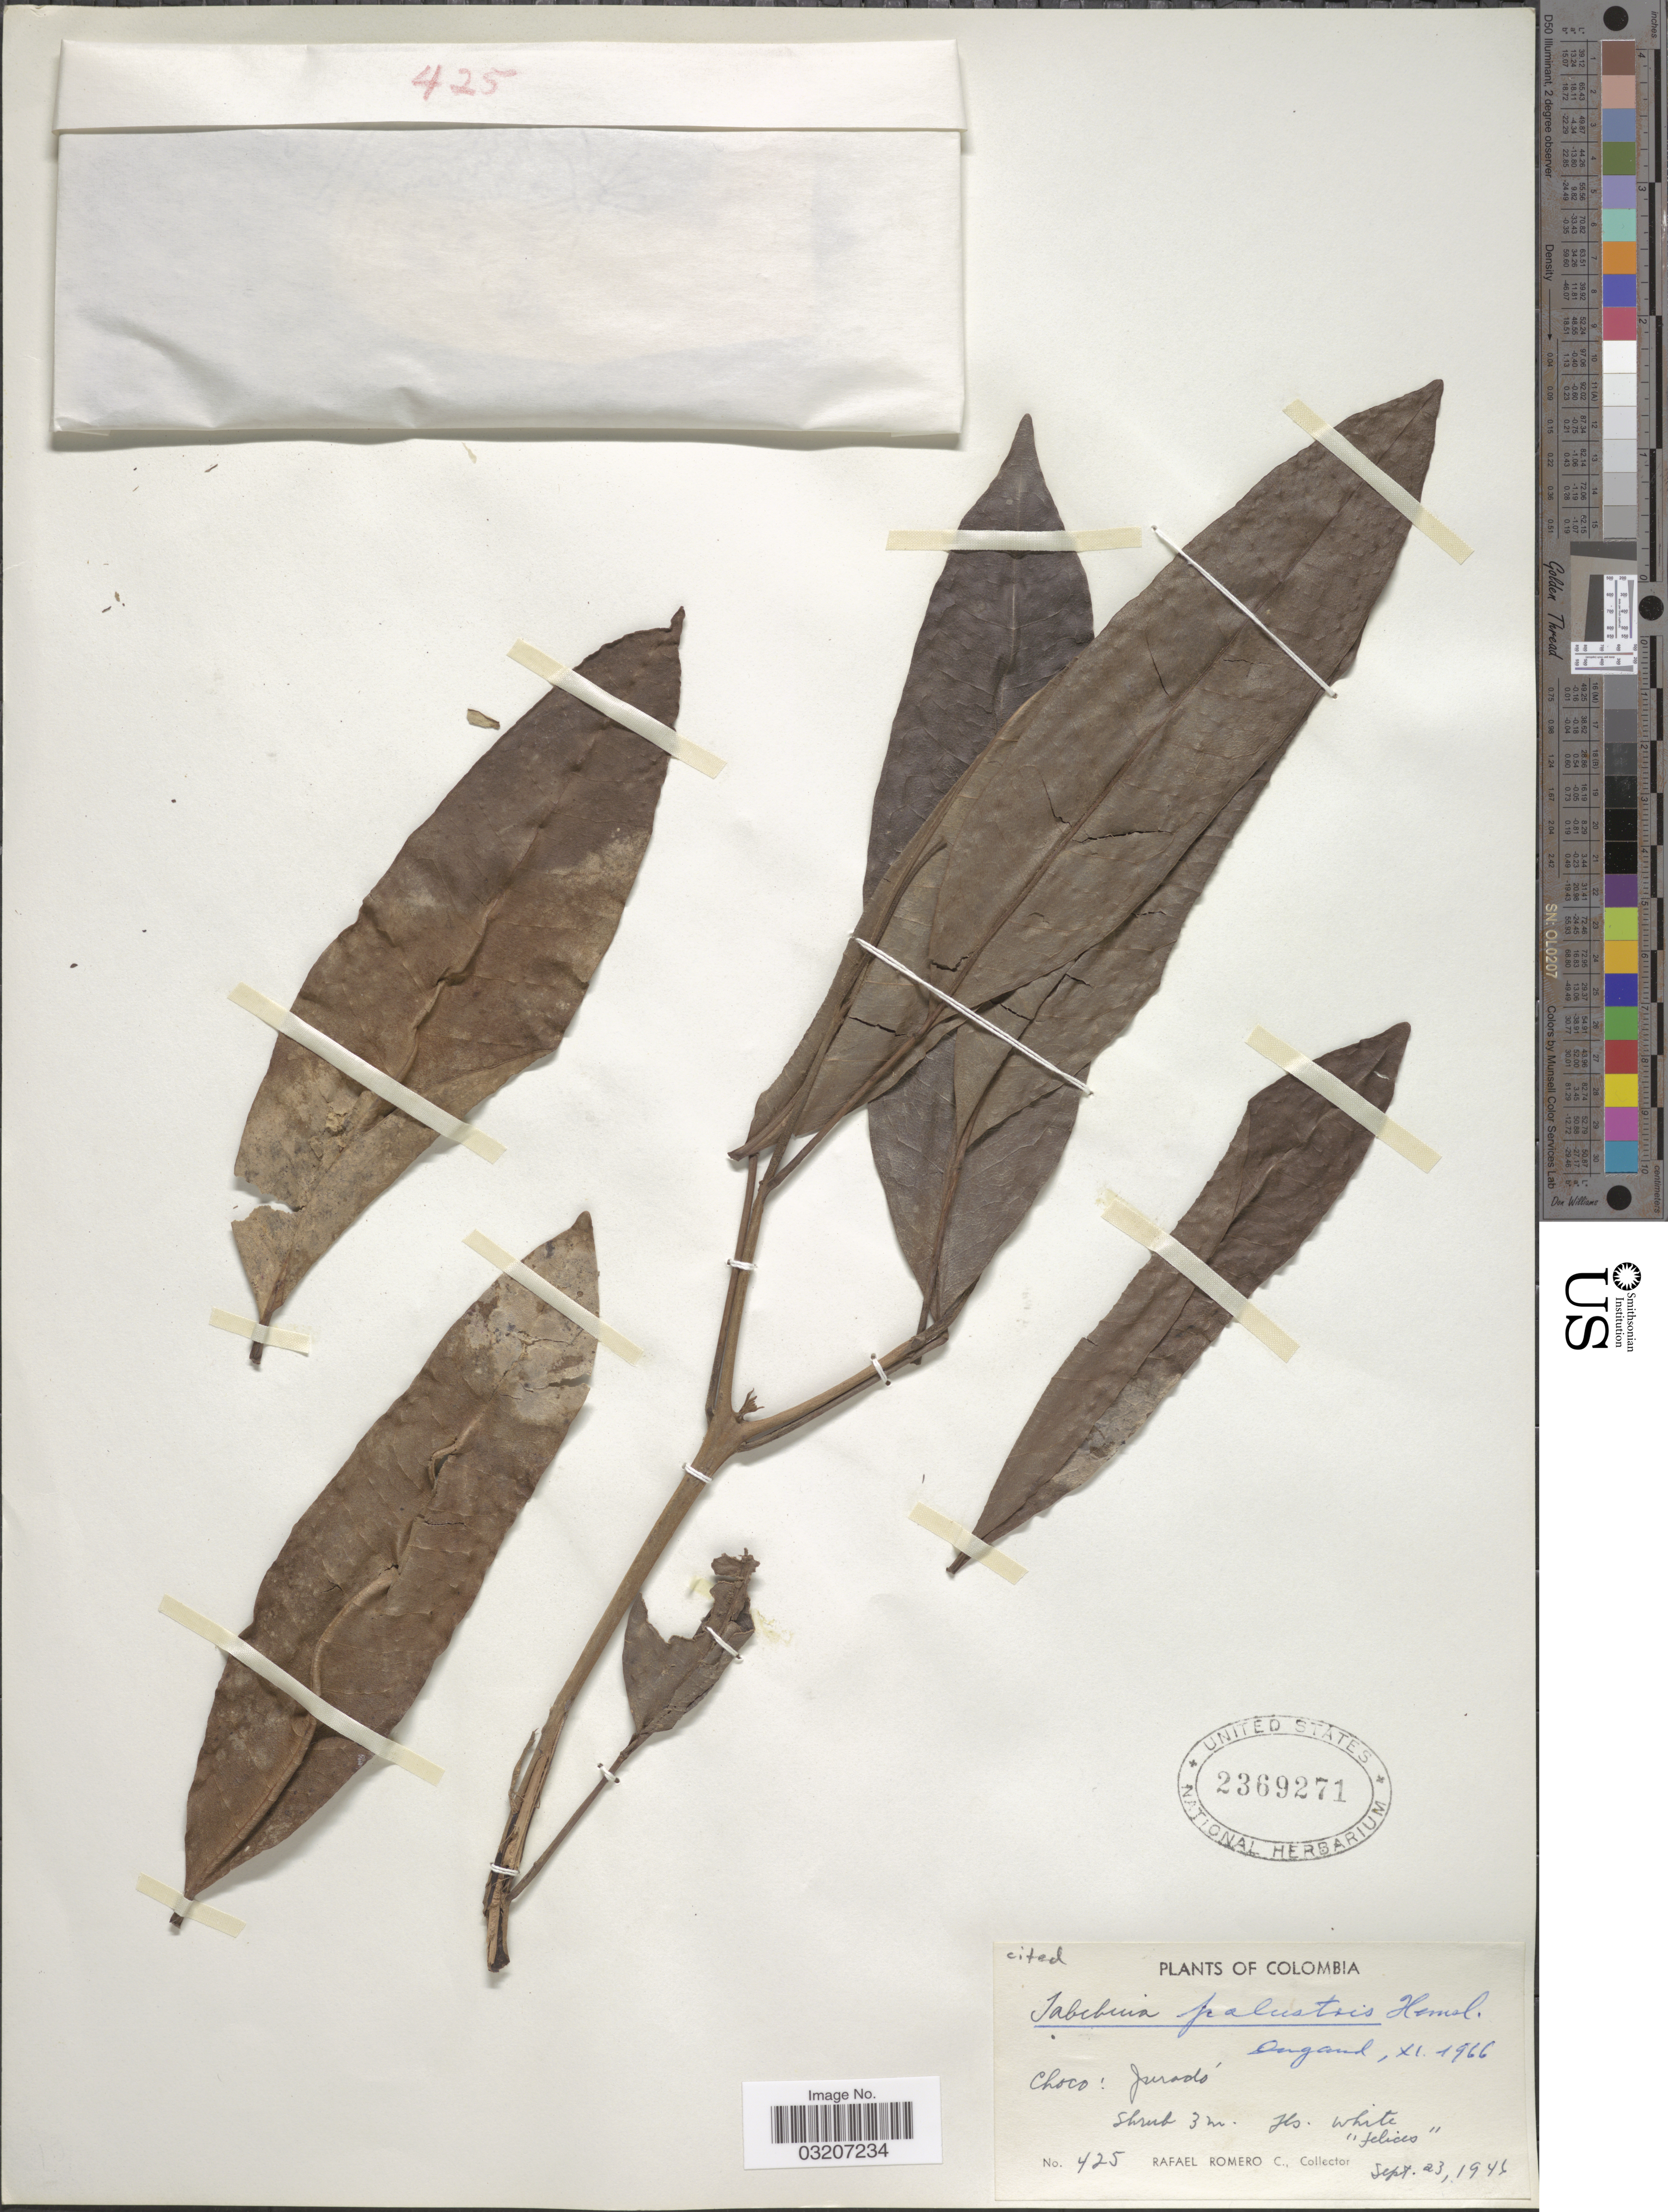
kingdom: Plantae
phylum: Tracheophyta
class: Magnoliopsida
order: Lamiales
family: Bignoniaceae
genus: Tabebuia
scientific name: Tabebuia palustris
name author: Hemsl.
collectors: R. Romero Castañeda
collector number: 425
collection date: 1946-09-23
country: Colombia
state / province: Chocó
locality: Juradó.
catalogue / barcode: US 2369271